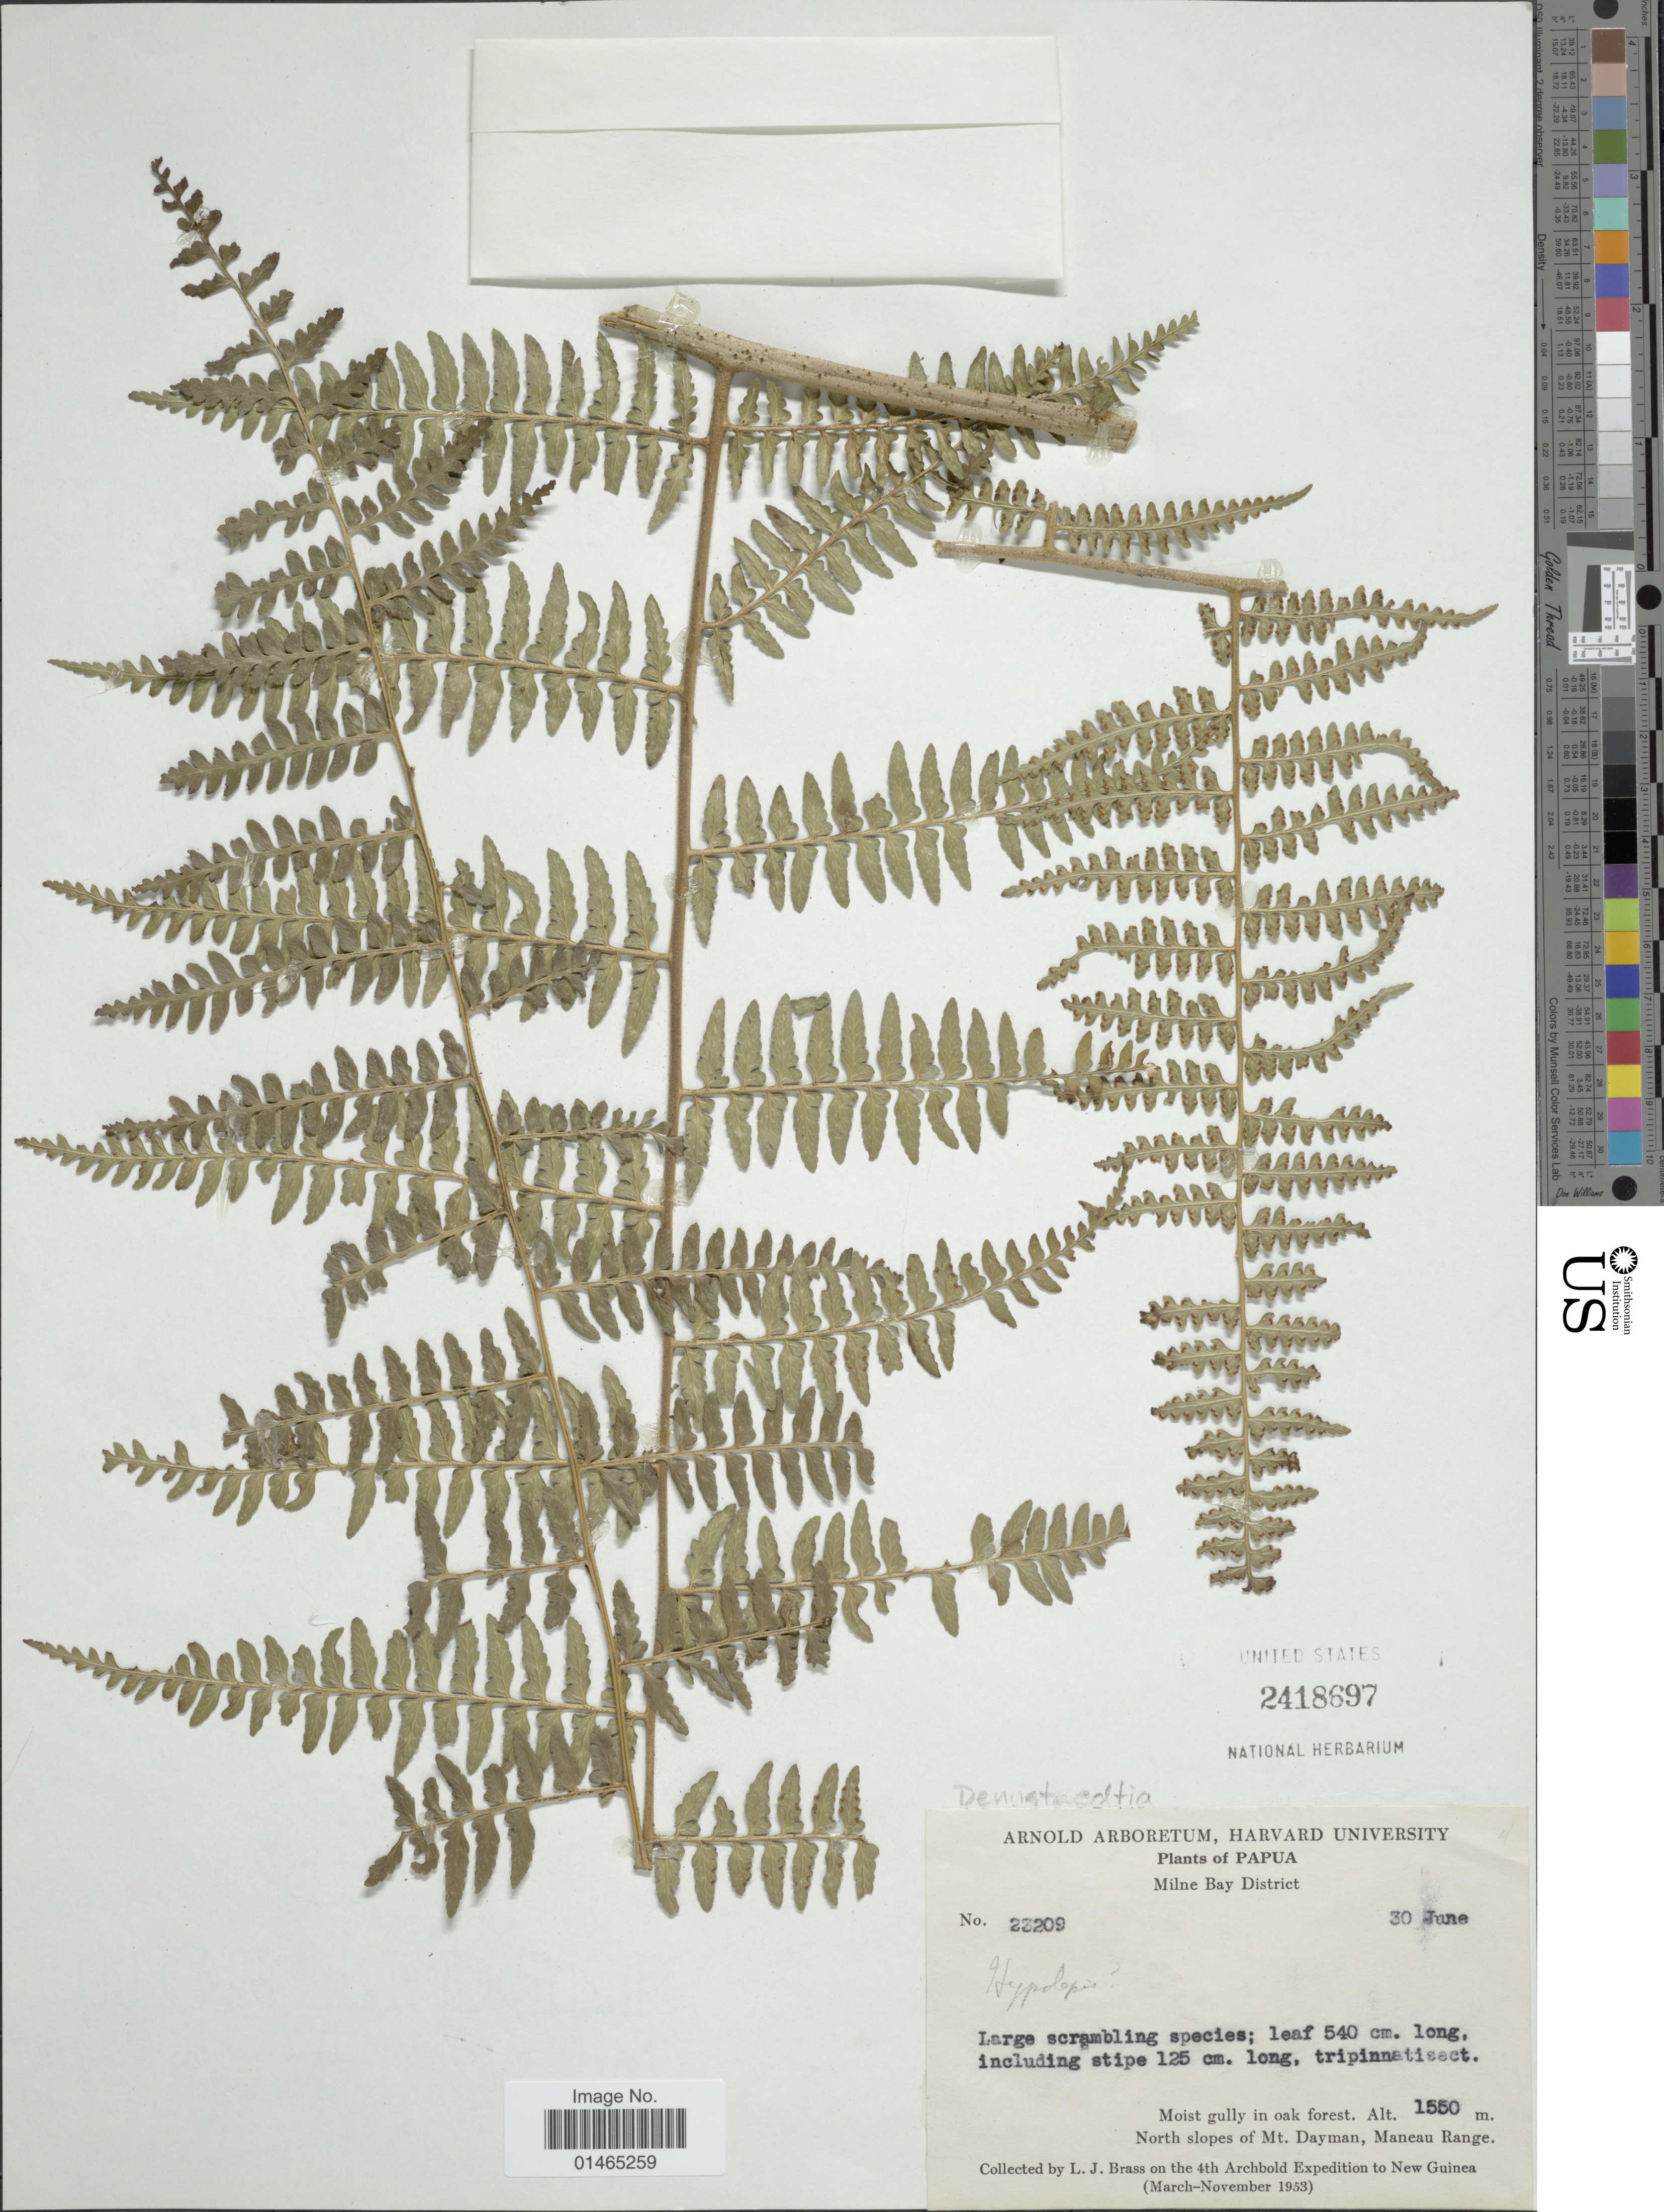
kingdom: Plantae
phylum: Tracheophyta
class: Polypodiopsida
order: Polypodiales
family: Dennstaedtiaceae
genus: Dennstaedtia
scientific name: Dennstaedtia sp.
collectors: L. J. Brass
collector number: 23209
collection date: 1953-06-30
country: Papua New Guinea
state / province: Milne Bay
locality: Moist gully in oak forest. North slopes of Mt. Dayman, Maneau Range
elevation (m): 1550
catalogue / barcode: US 2418697